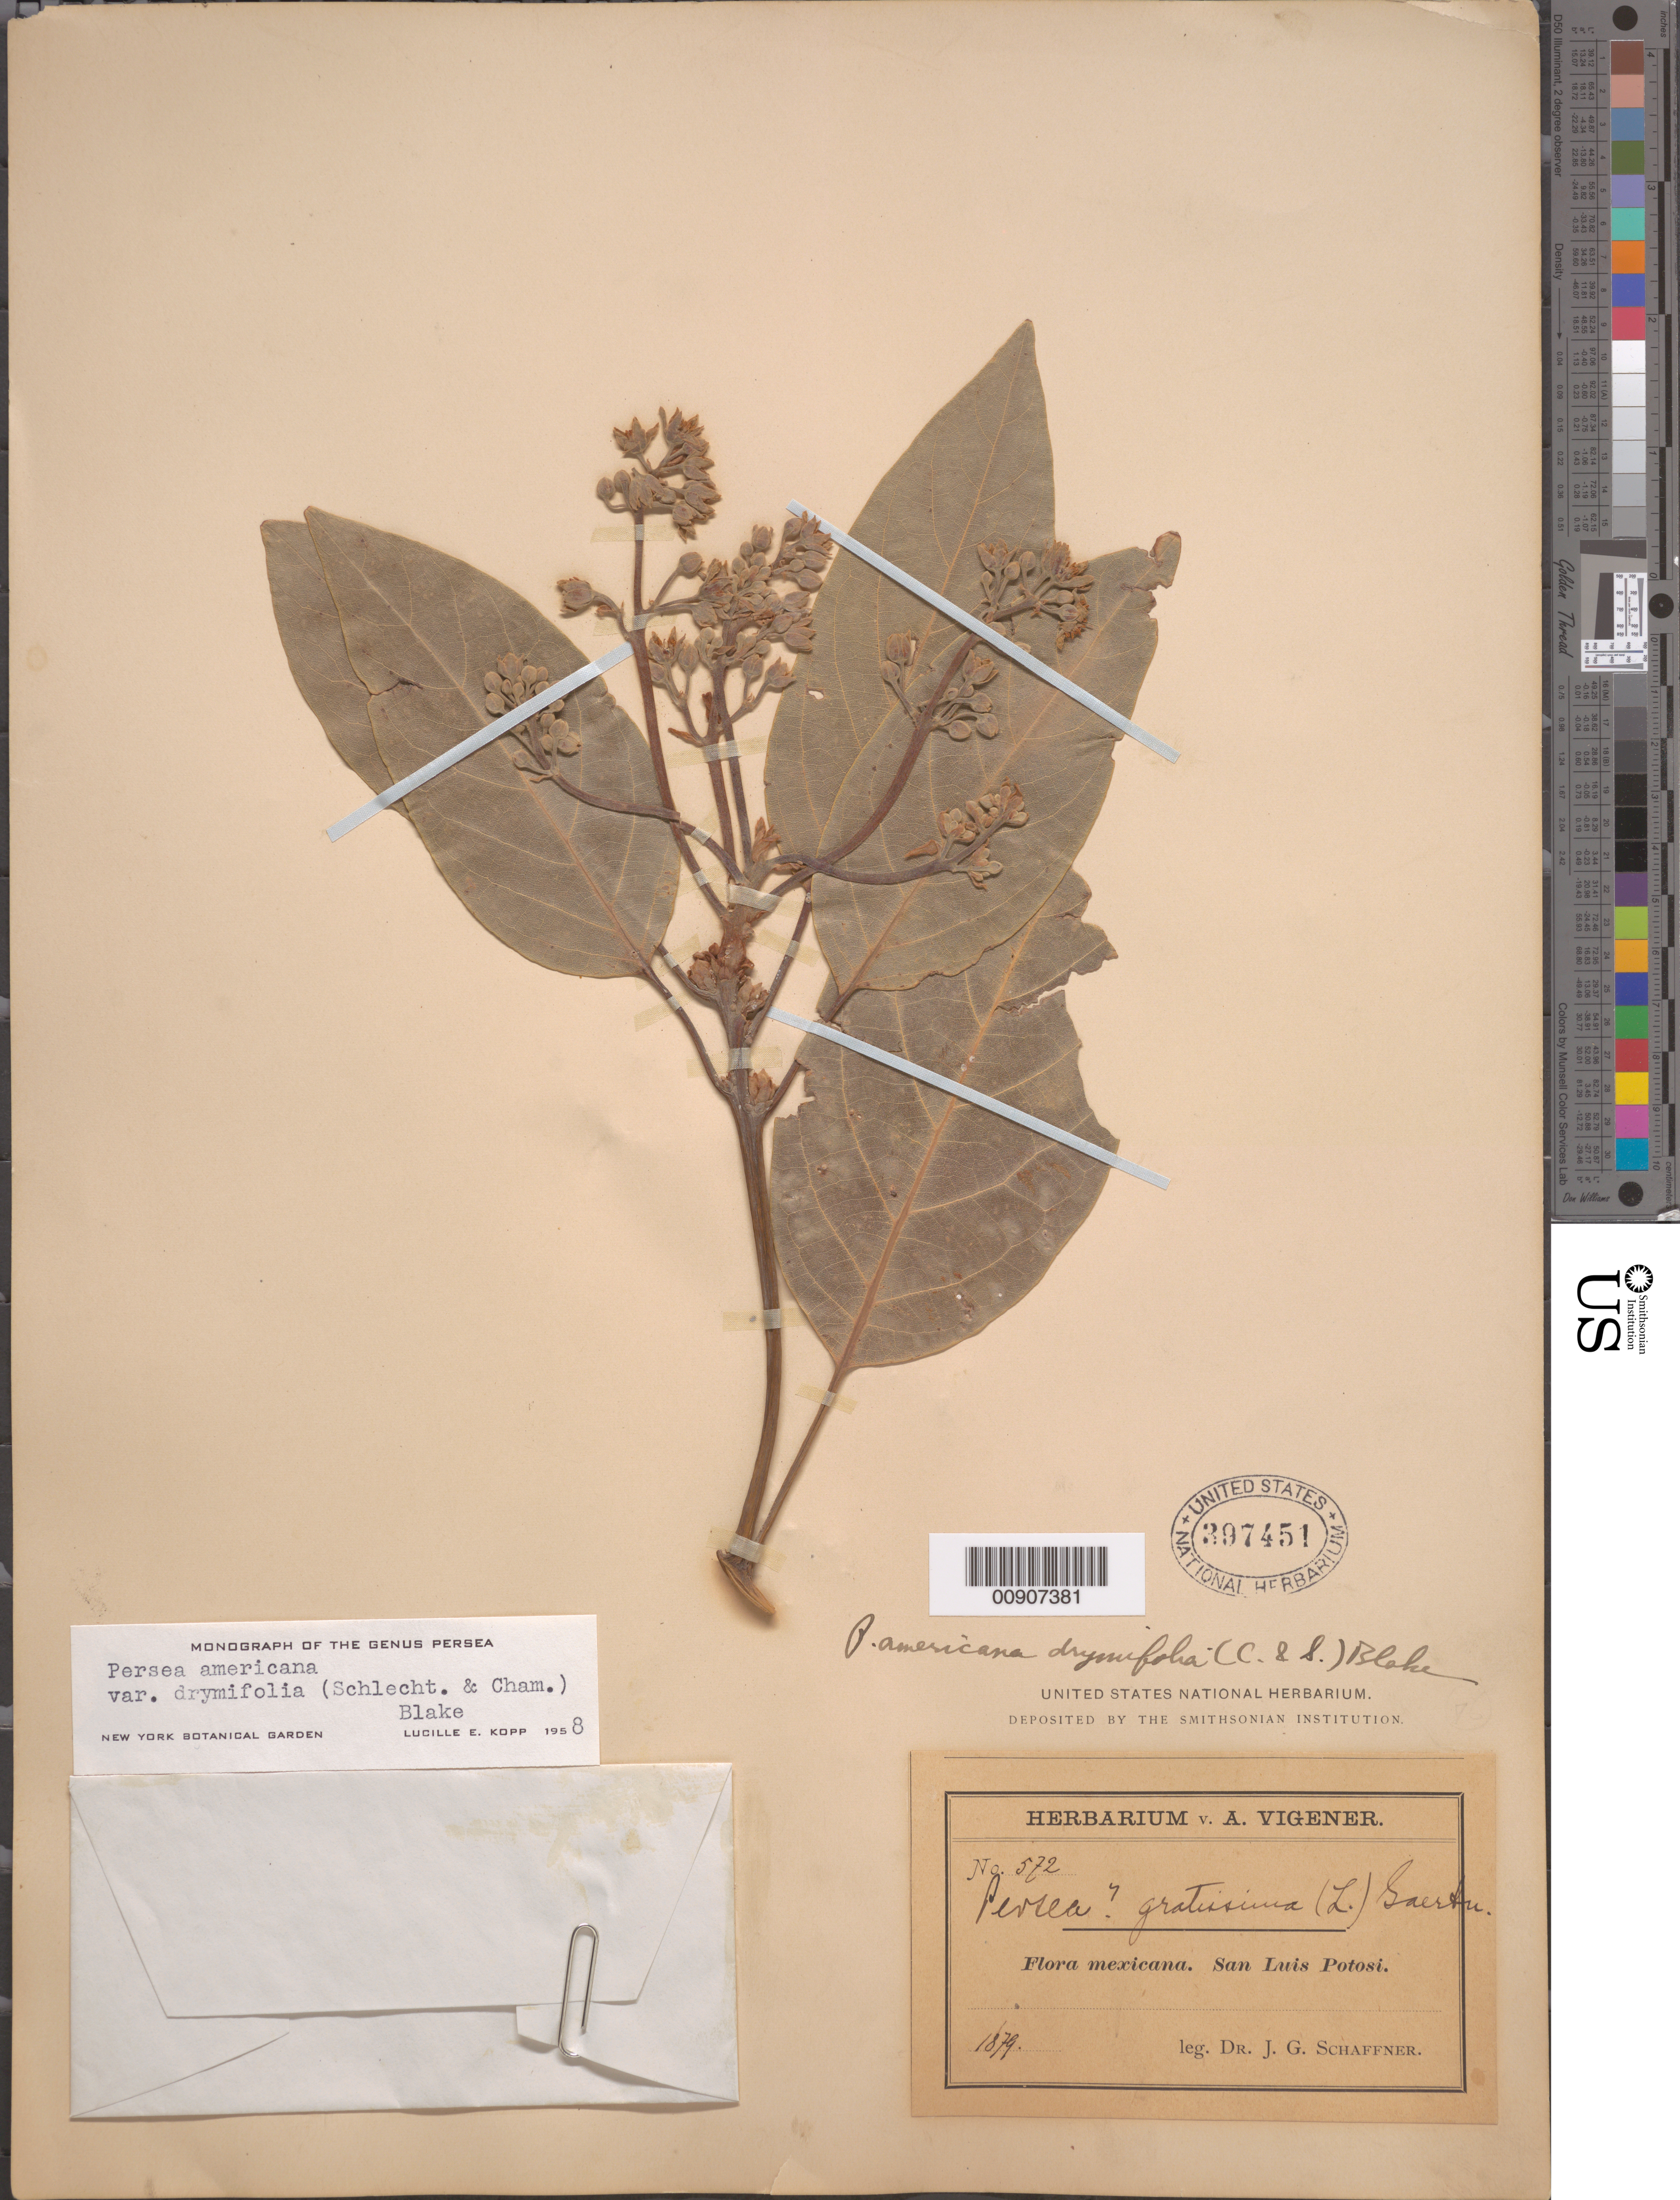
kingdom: Plantae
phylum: Tracheophyta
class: Magnoliopsida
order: Laurales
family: Lauraceae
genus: Persea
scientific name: Persea americana var. drymifolia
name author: (Schltdl. & Cham.) S.F. Blake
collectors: J. G. Schaffner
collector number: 572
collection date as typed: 1879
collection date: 1879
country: Mexico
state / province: San Luis Potosí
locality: San Luis Potosí.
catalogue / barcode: US 397451